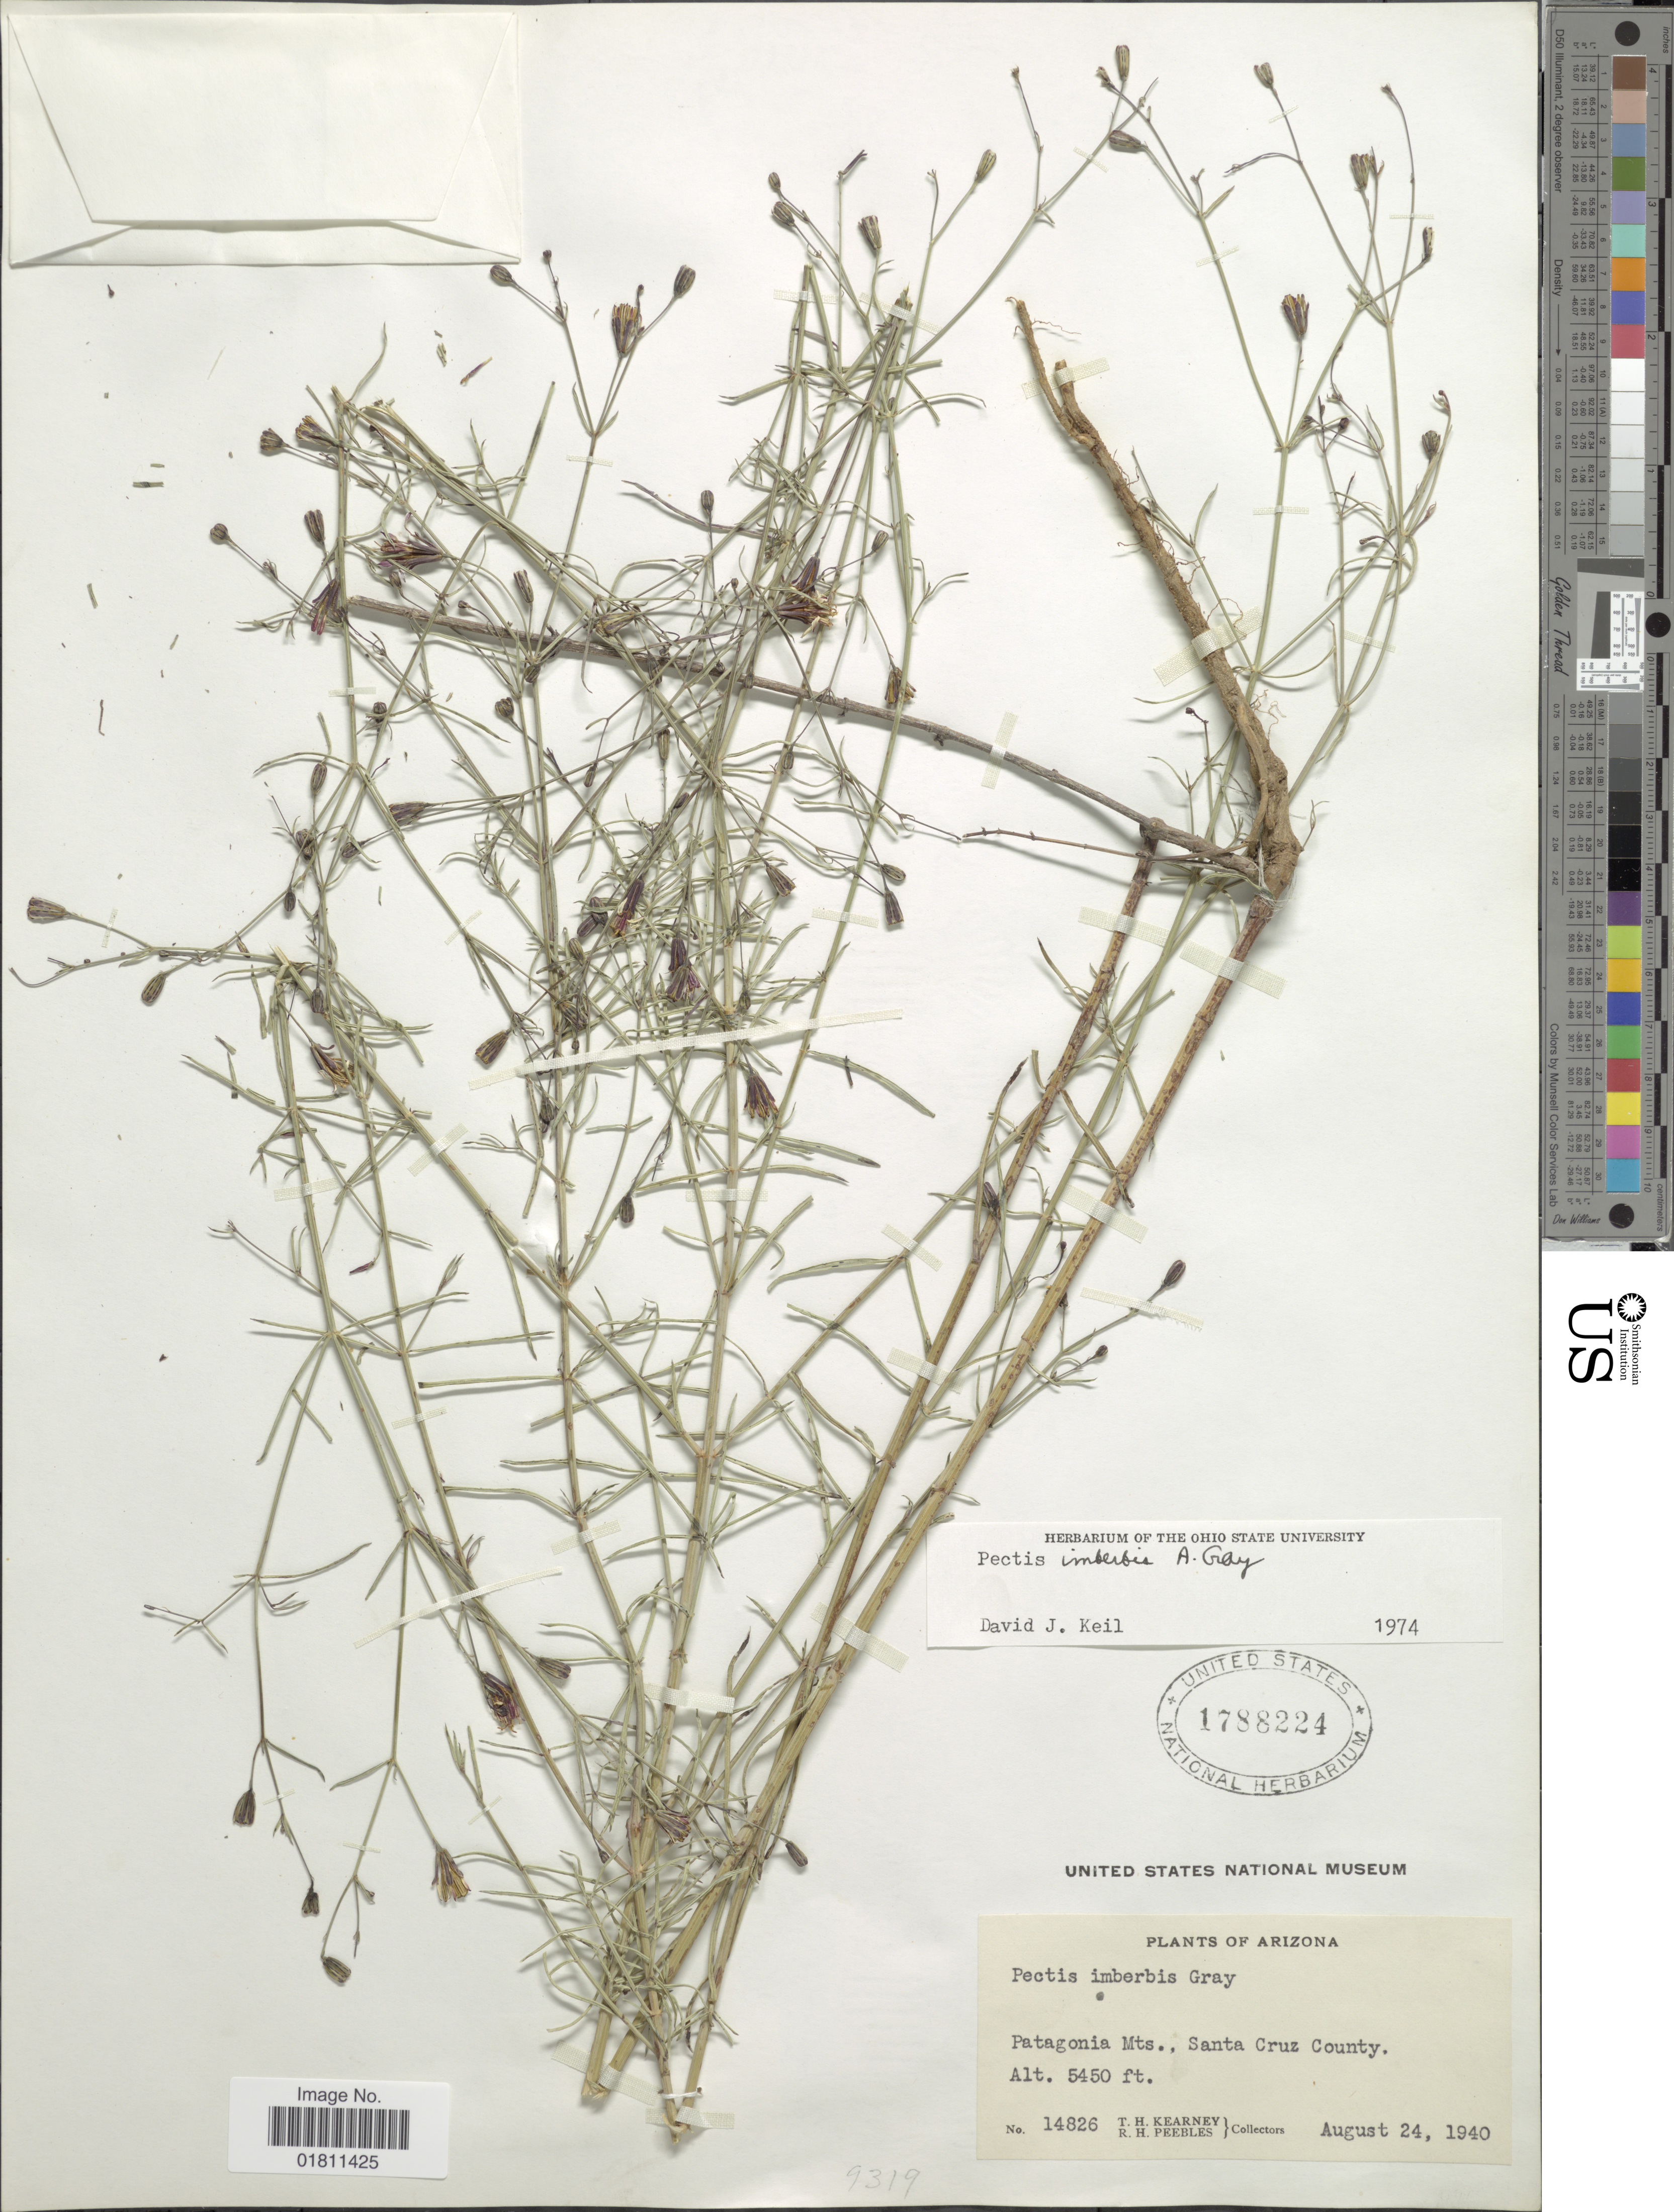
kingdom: Plantae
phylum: Tracheophyta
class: Magnoliopsida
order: Asterales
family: Asteraceae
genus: Pectis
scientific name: Pectis imberbis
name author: A. Gray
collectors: T. H. Kearney & R. H. Peebles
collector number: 14826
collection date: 1940-08-24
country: United States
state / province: Arizona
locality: Arizona, Patagonia Mts., Santa Cruz County.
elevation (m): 1661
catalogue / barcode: US 1788224